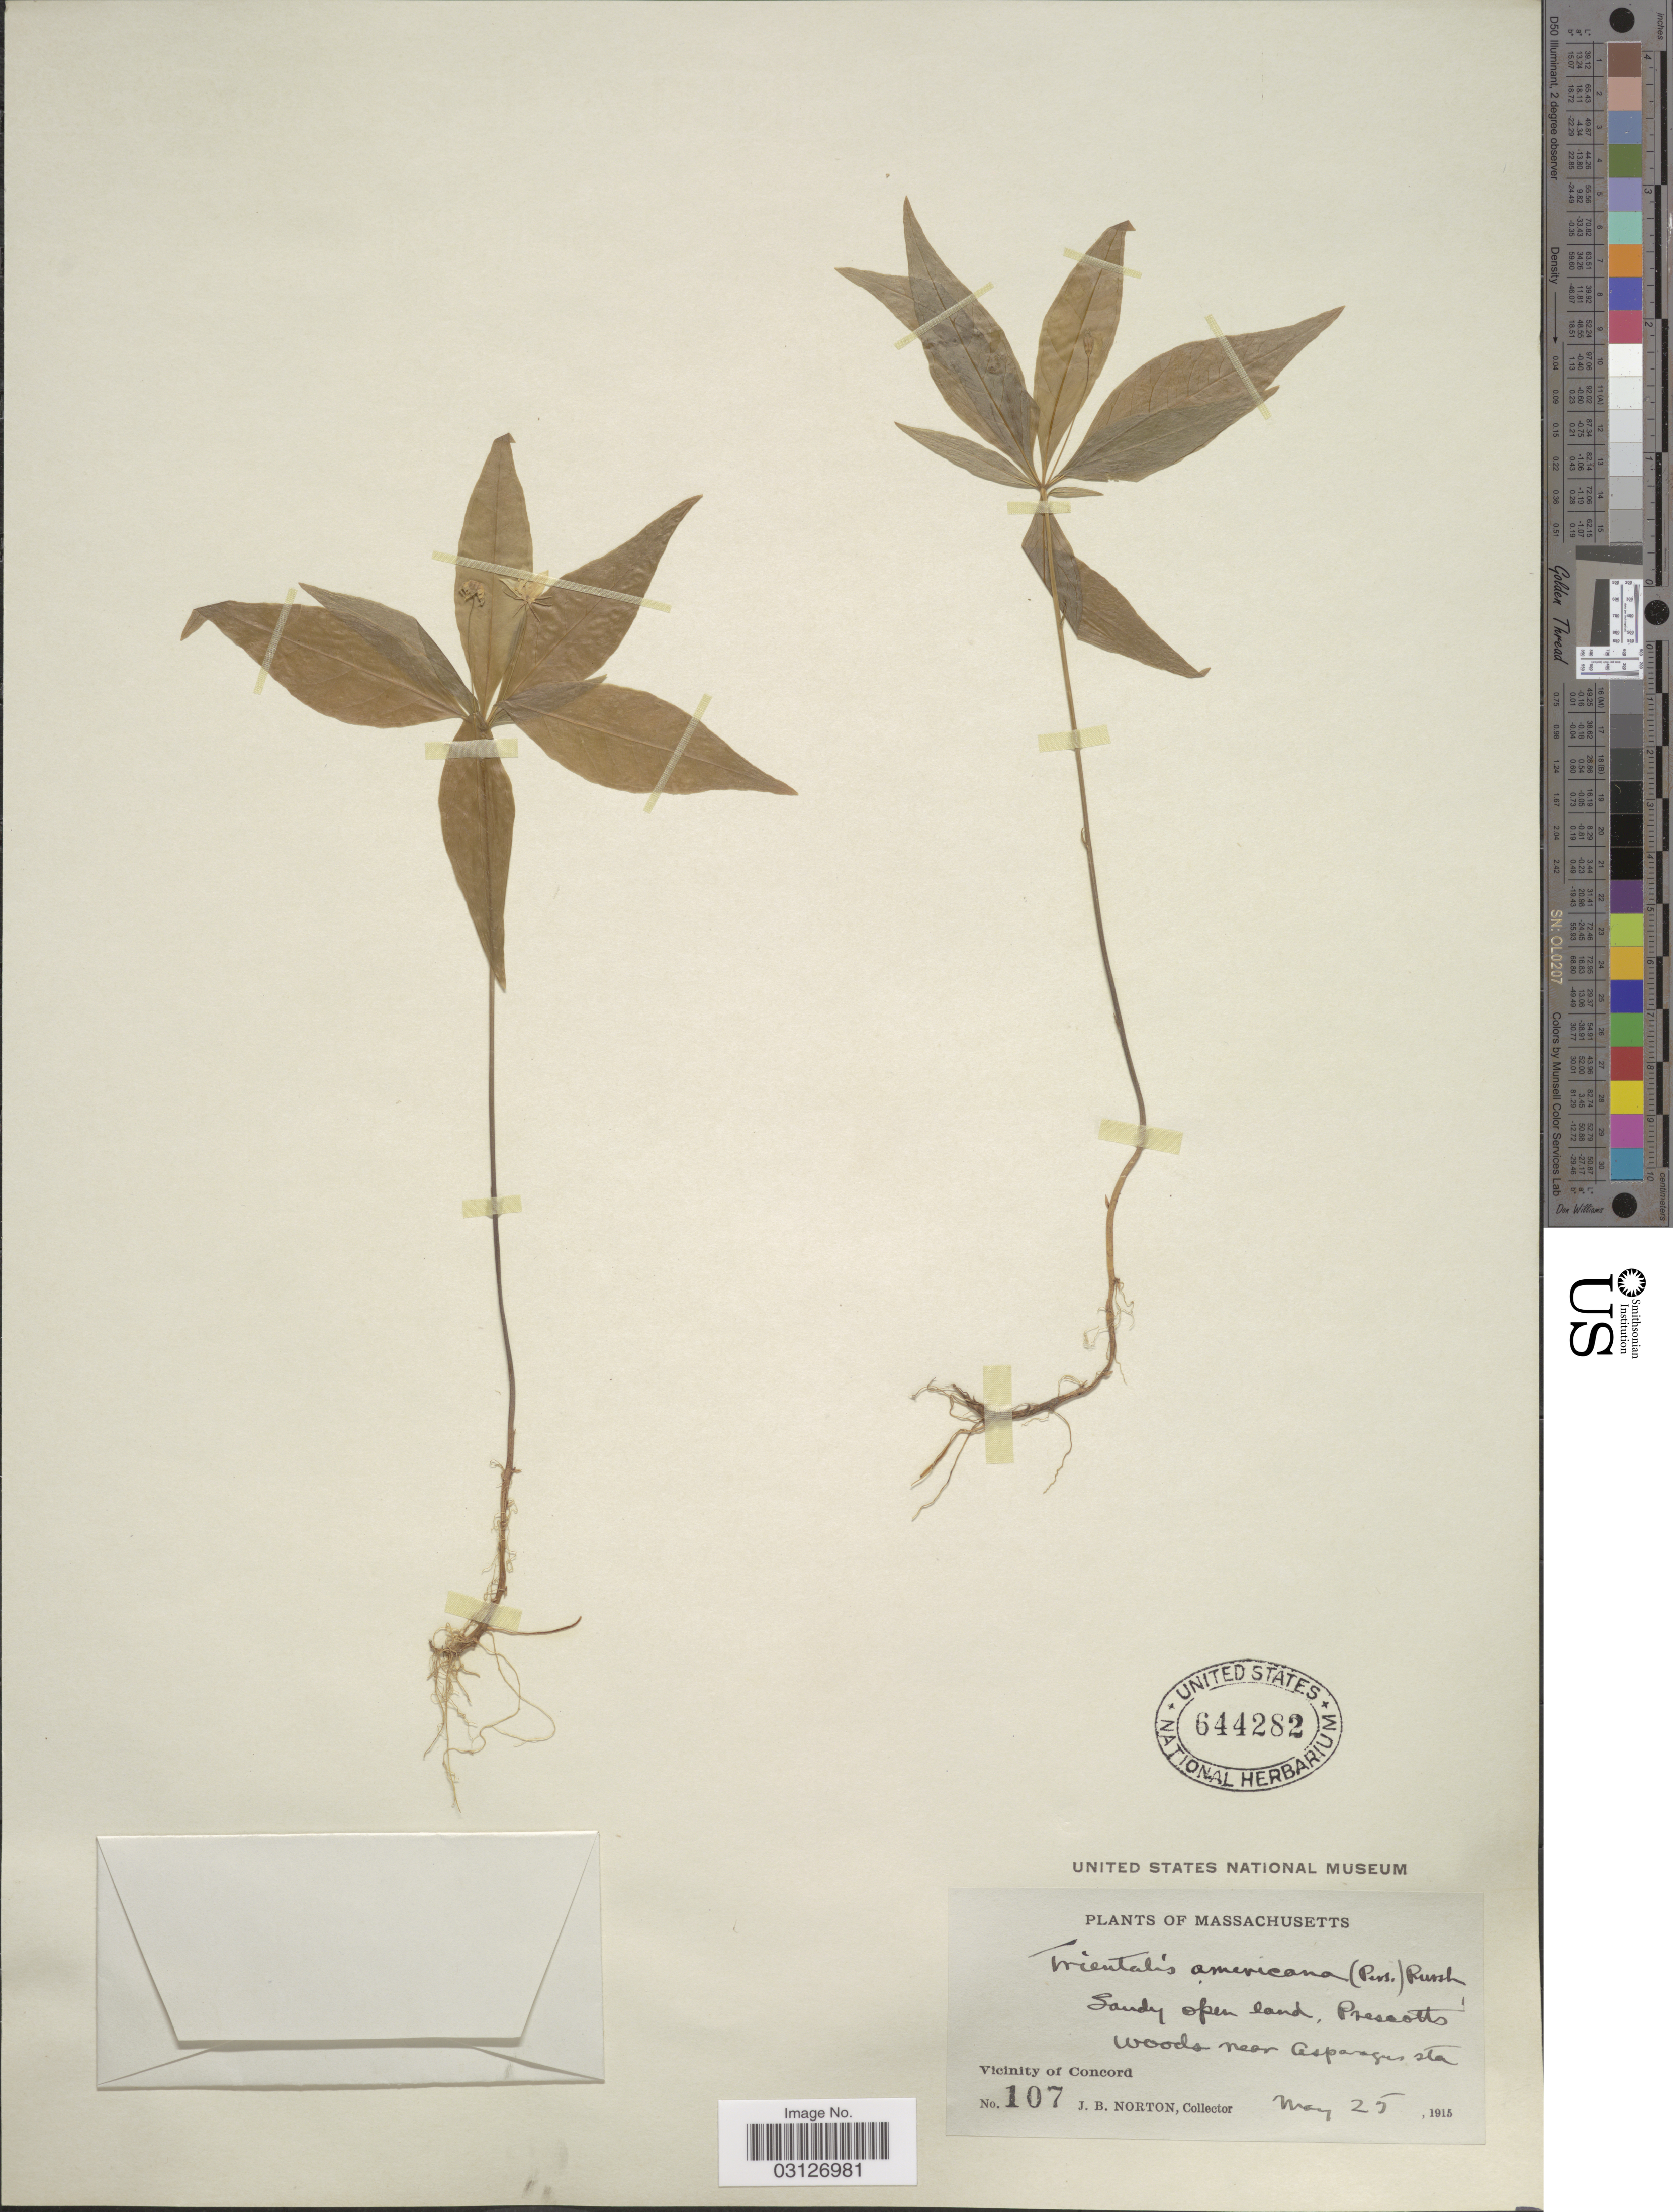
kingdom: Plantae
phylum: Tracheophyta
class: Magnoliopsida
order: Ericales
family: Primulaceae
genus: Trientalis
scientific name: Trientalis americana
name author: Pursh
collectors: J. Norton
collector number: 107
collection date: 1915-05-25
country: United States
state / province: Massachusetts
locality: Vicinity of Concord. Prescotts woods near Asparagus sta.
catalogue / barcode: US 644282